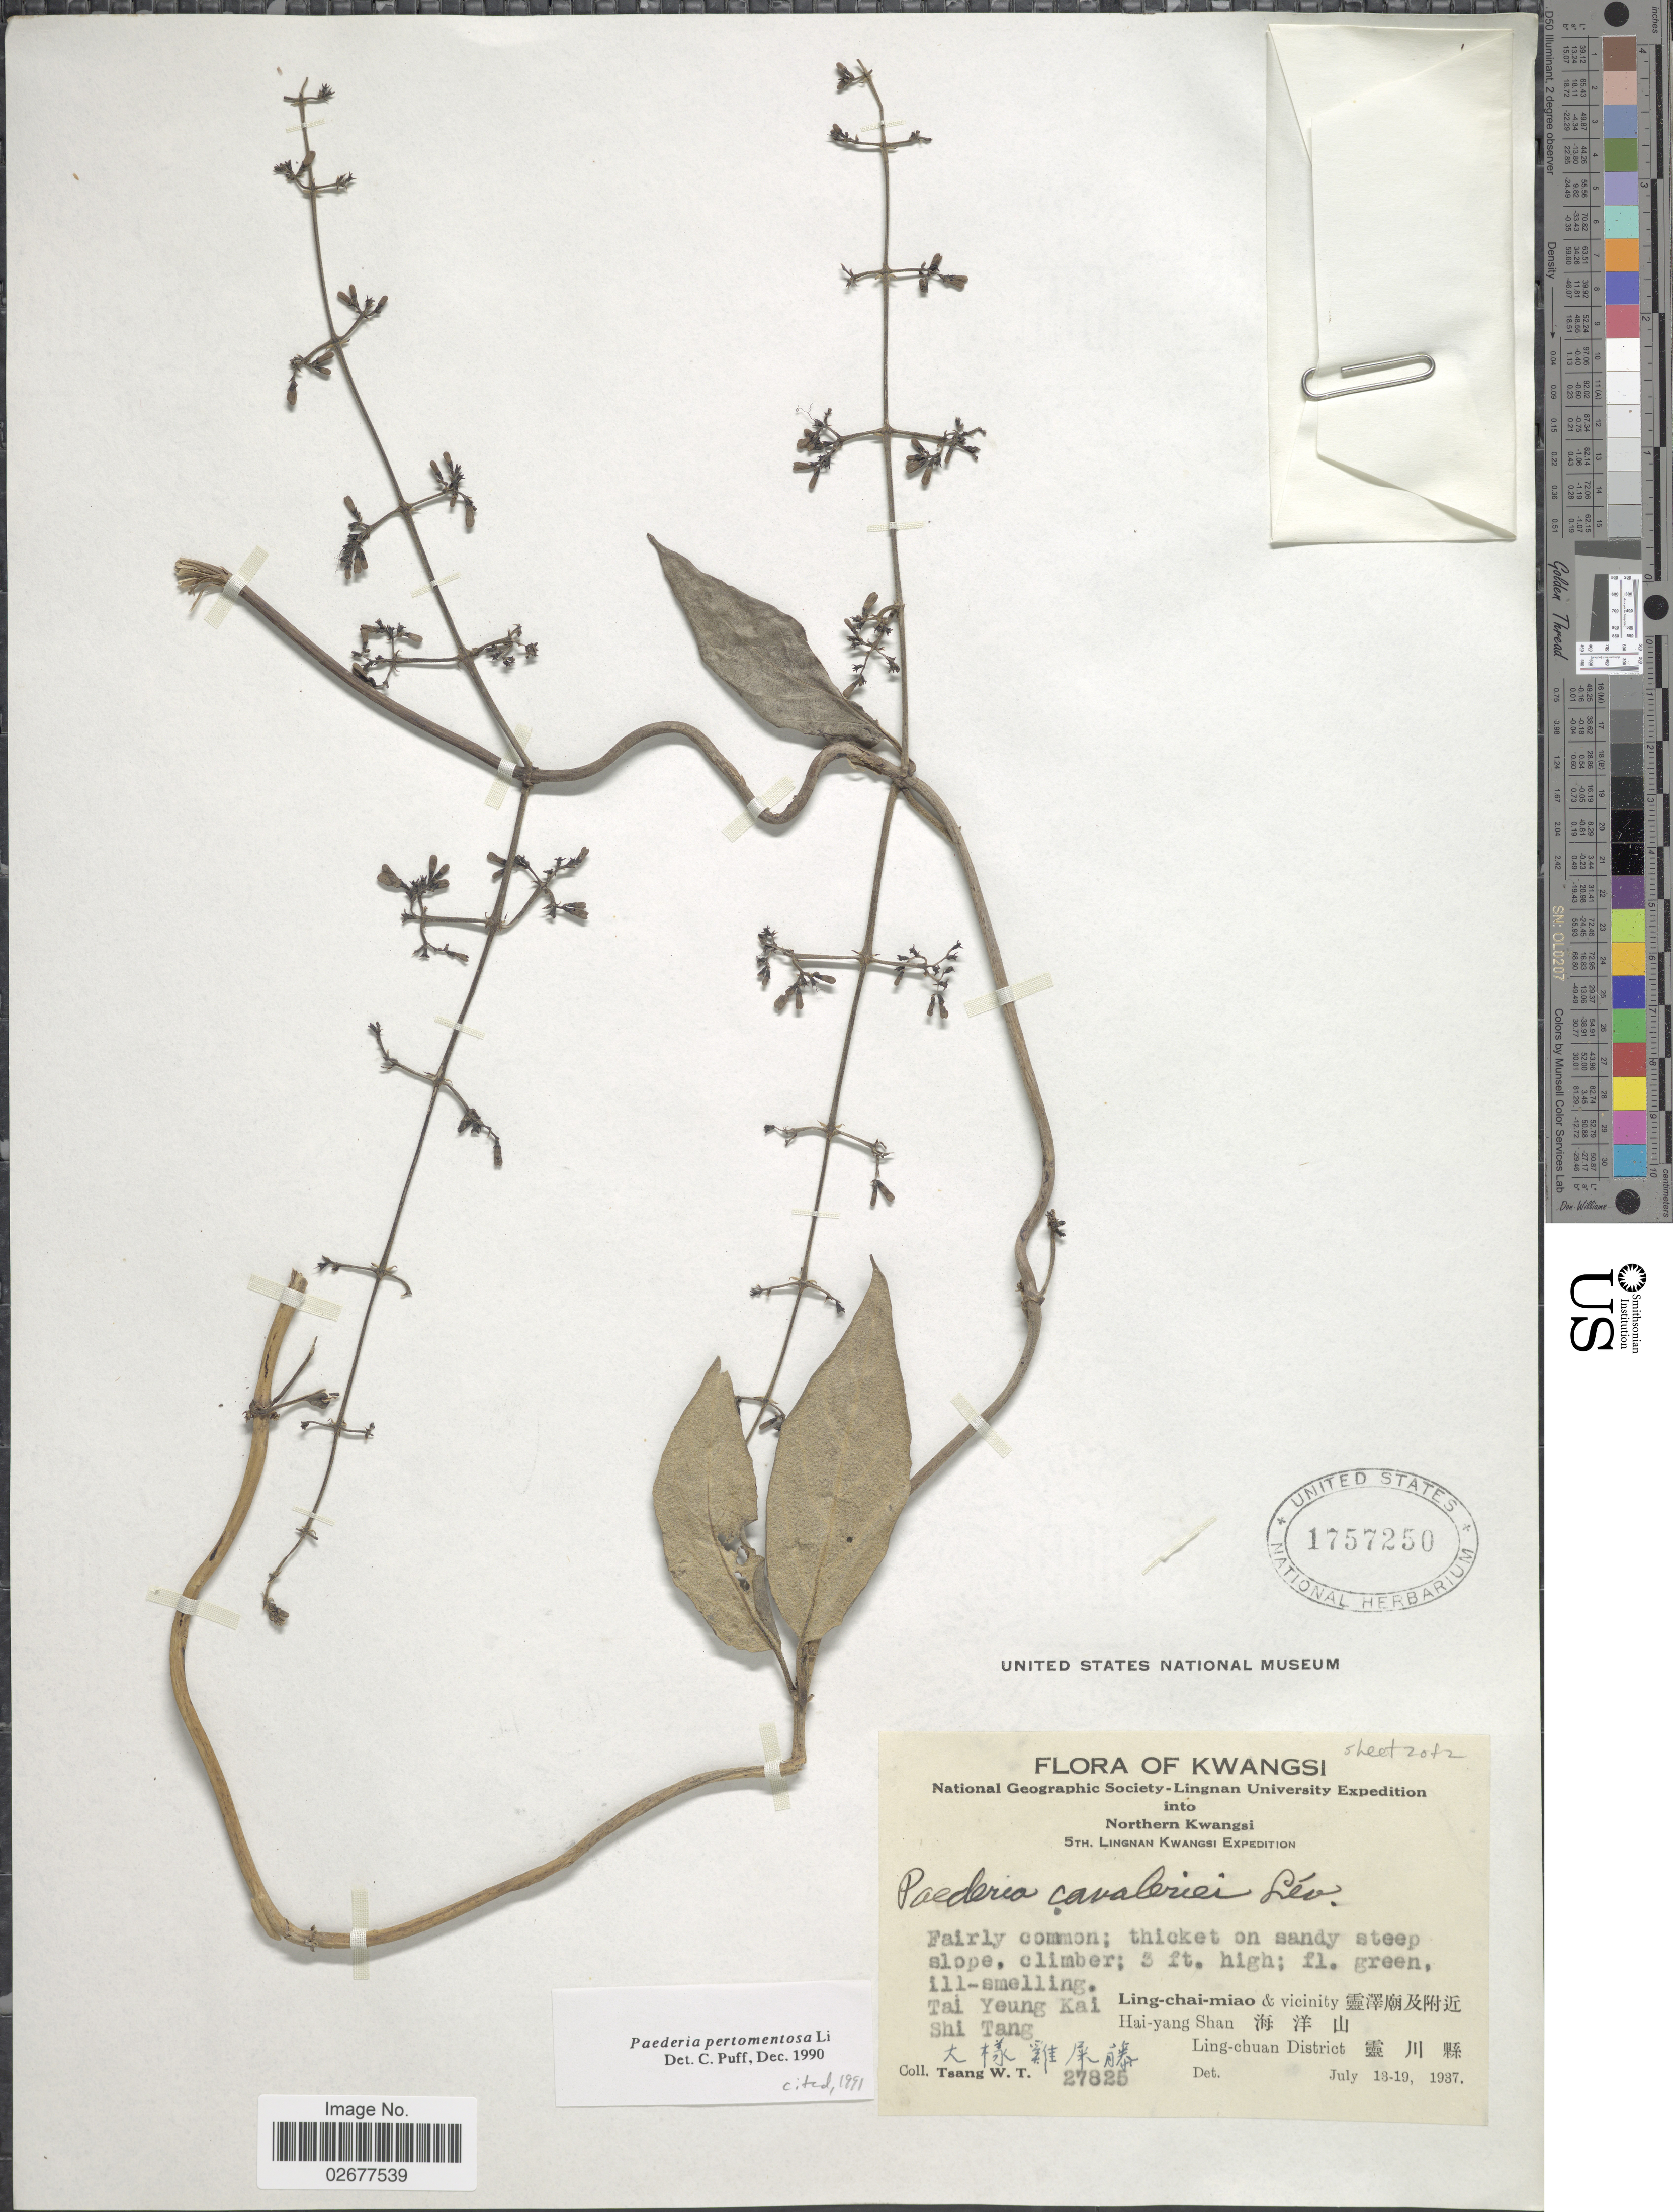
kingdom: Plantae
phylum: Tracheophyta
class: Magnoliopsida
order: Gentianales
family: Rubiaceae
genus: Paederia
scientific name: Paederia pertomentosa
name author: Merr. ex H.L. Li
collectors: W. T. Tsang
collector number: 27825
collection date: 1937-07-13/1937-07-19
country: China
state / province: Guangxi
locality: Kwangsi. Northern Kwangsi. Tai Yeung Kai, Shi Tang. Ling-chai-miao & vicinity. Hai-yang Shan. Ling-chuan District.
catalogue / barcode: US 1757250